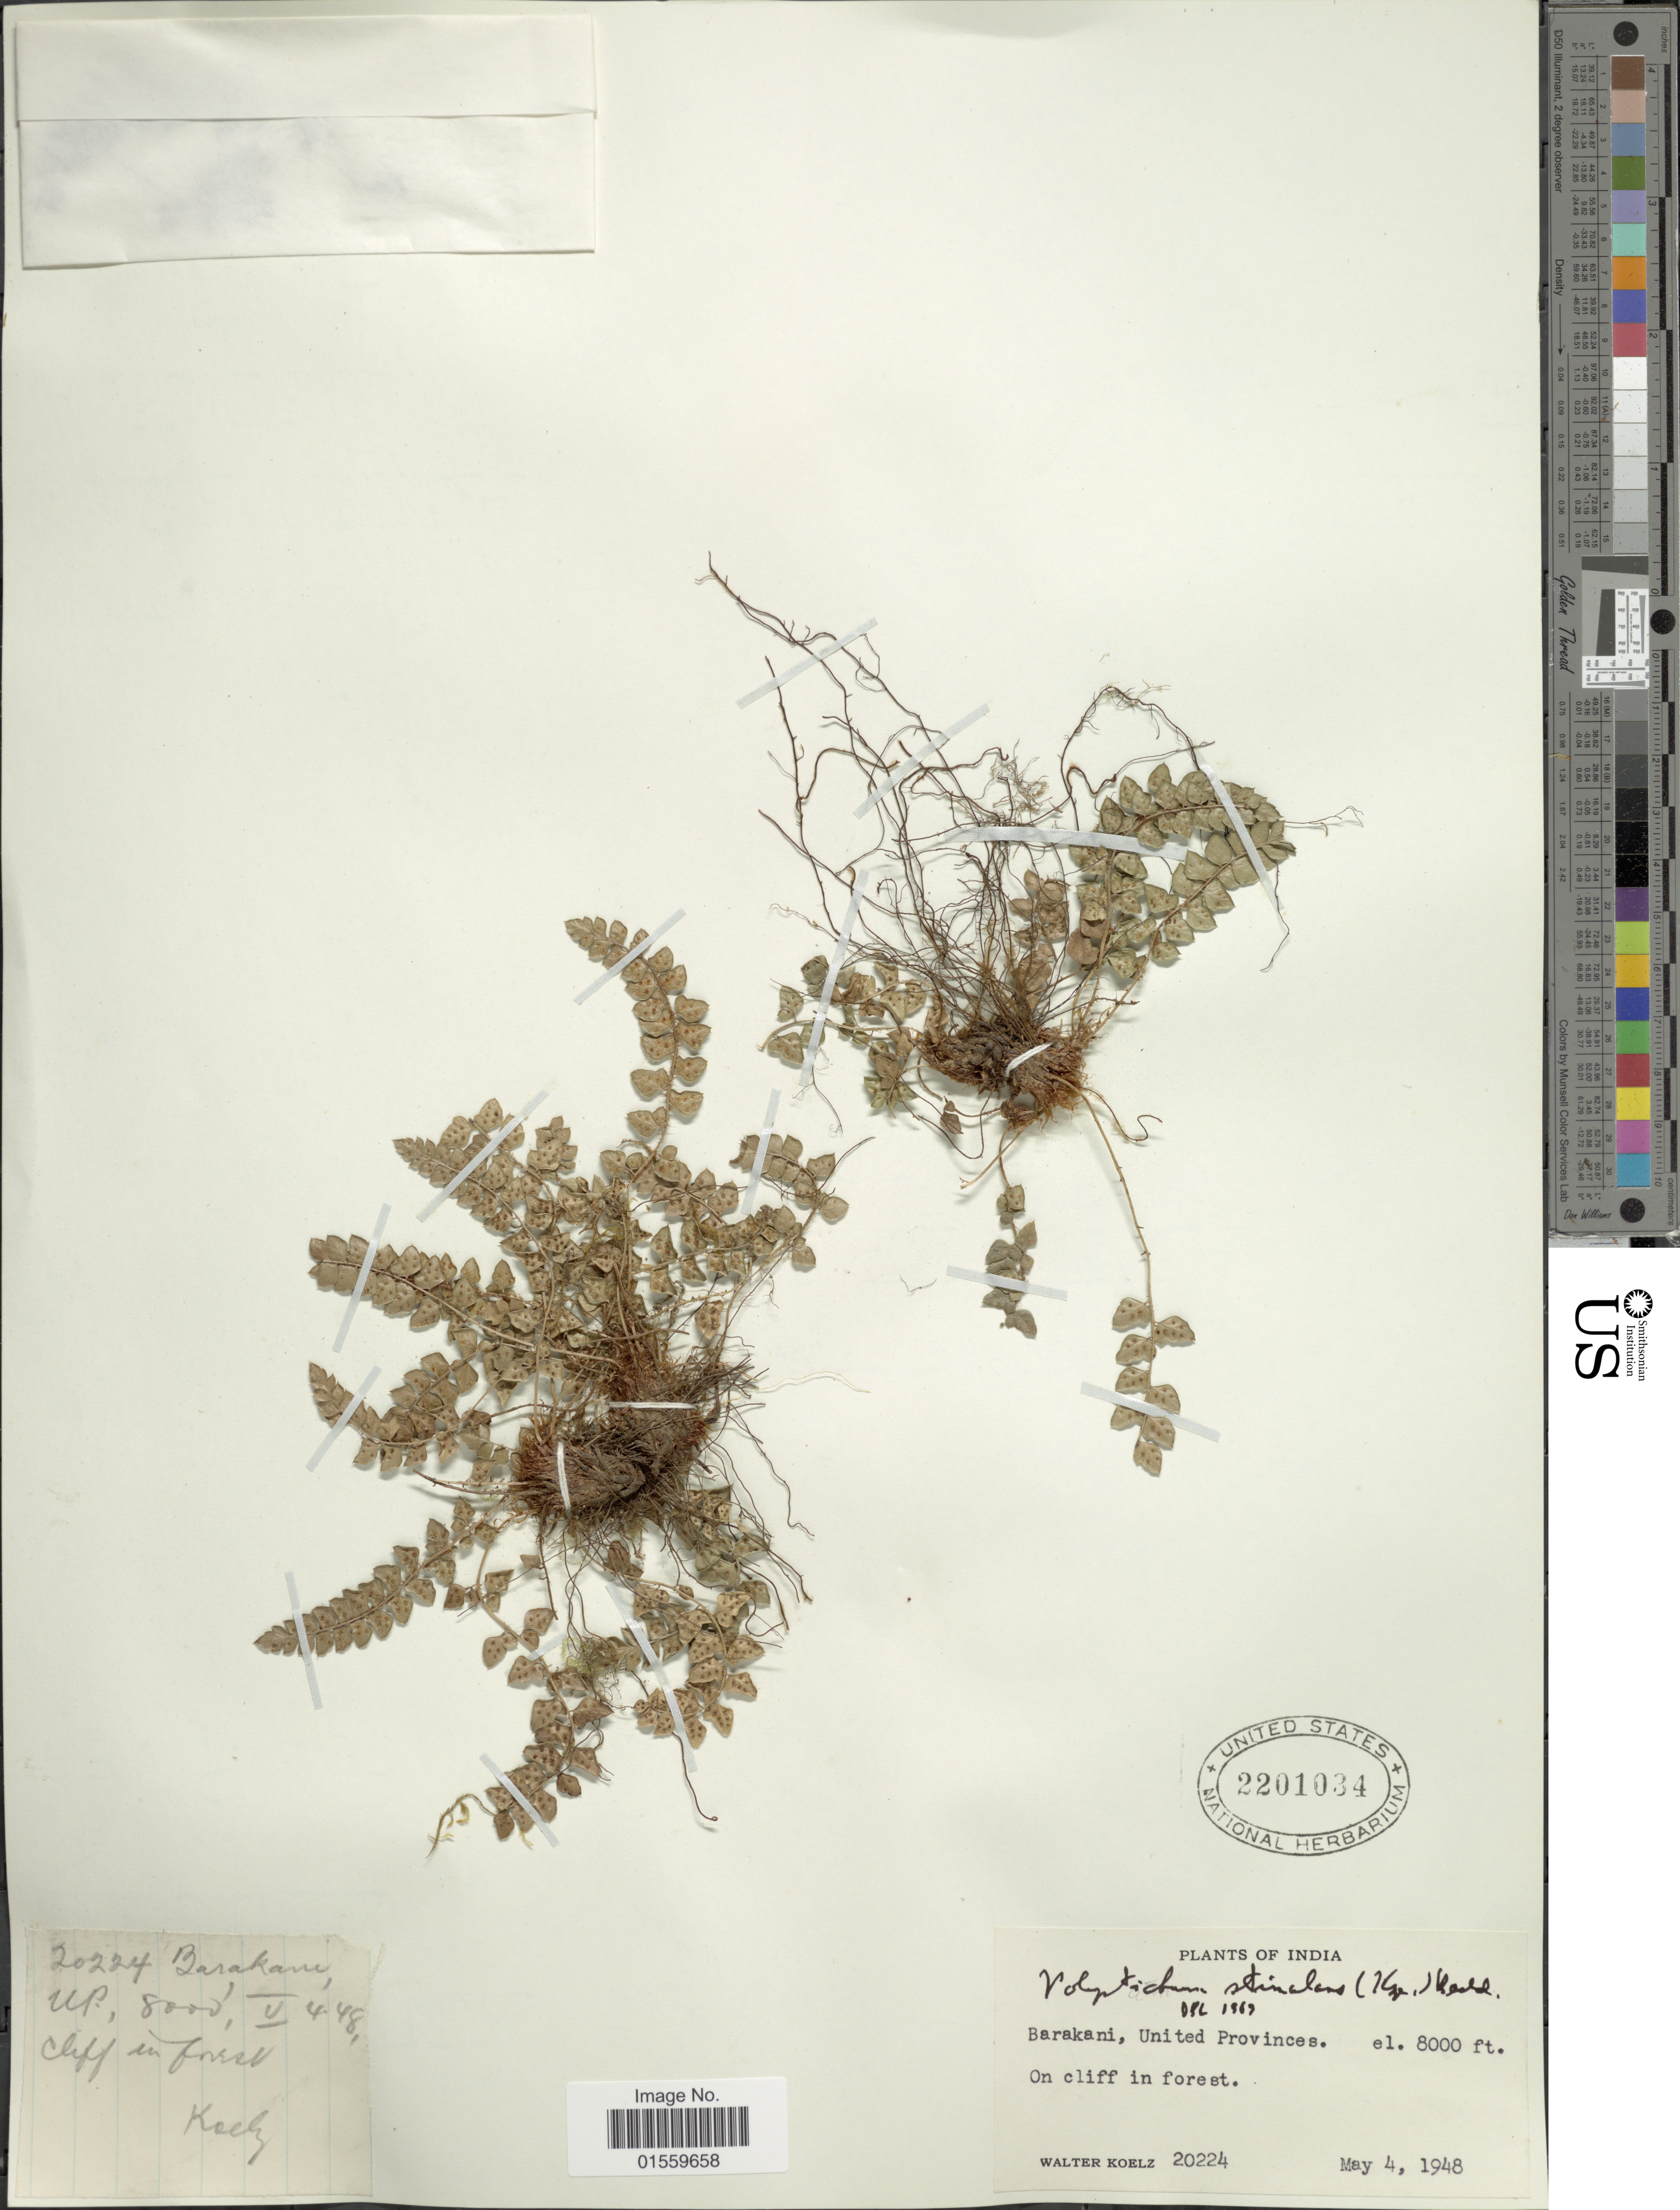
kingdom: Plantae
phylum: Tracheophyta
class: Polypodiopsida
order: Polypodiales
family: Dryopteridaceae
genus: Polystichum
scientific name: Polystichum stimulans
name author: (Kunze ex Mett.) Bedd.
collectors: W. N. Koelz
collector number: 20224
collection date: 1948-05-04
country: India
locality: Barakani, United Provinces.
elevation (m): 2438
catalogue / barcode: US 2201034